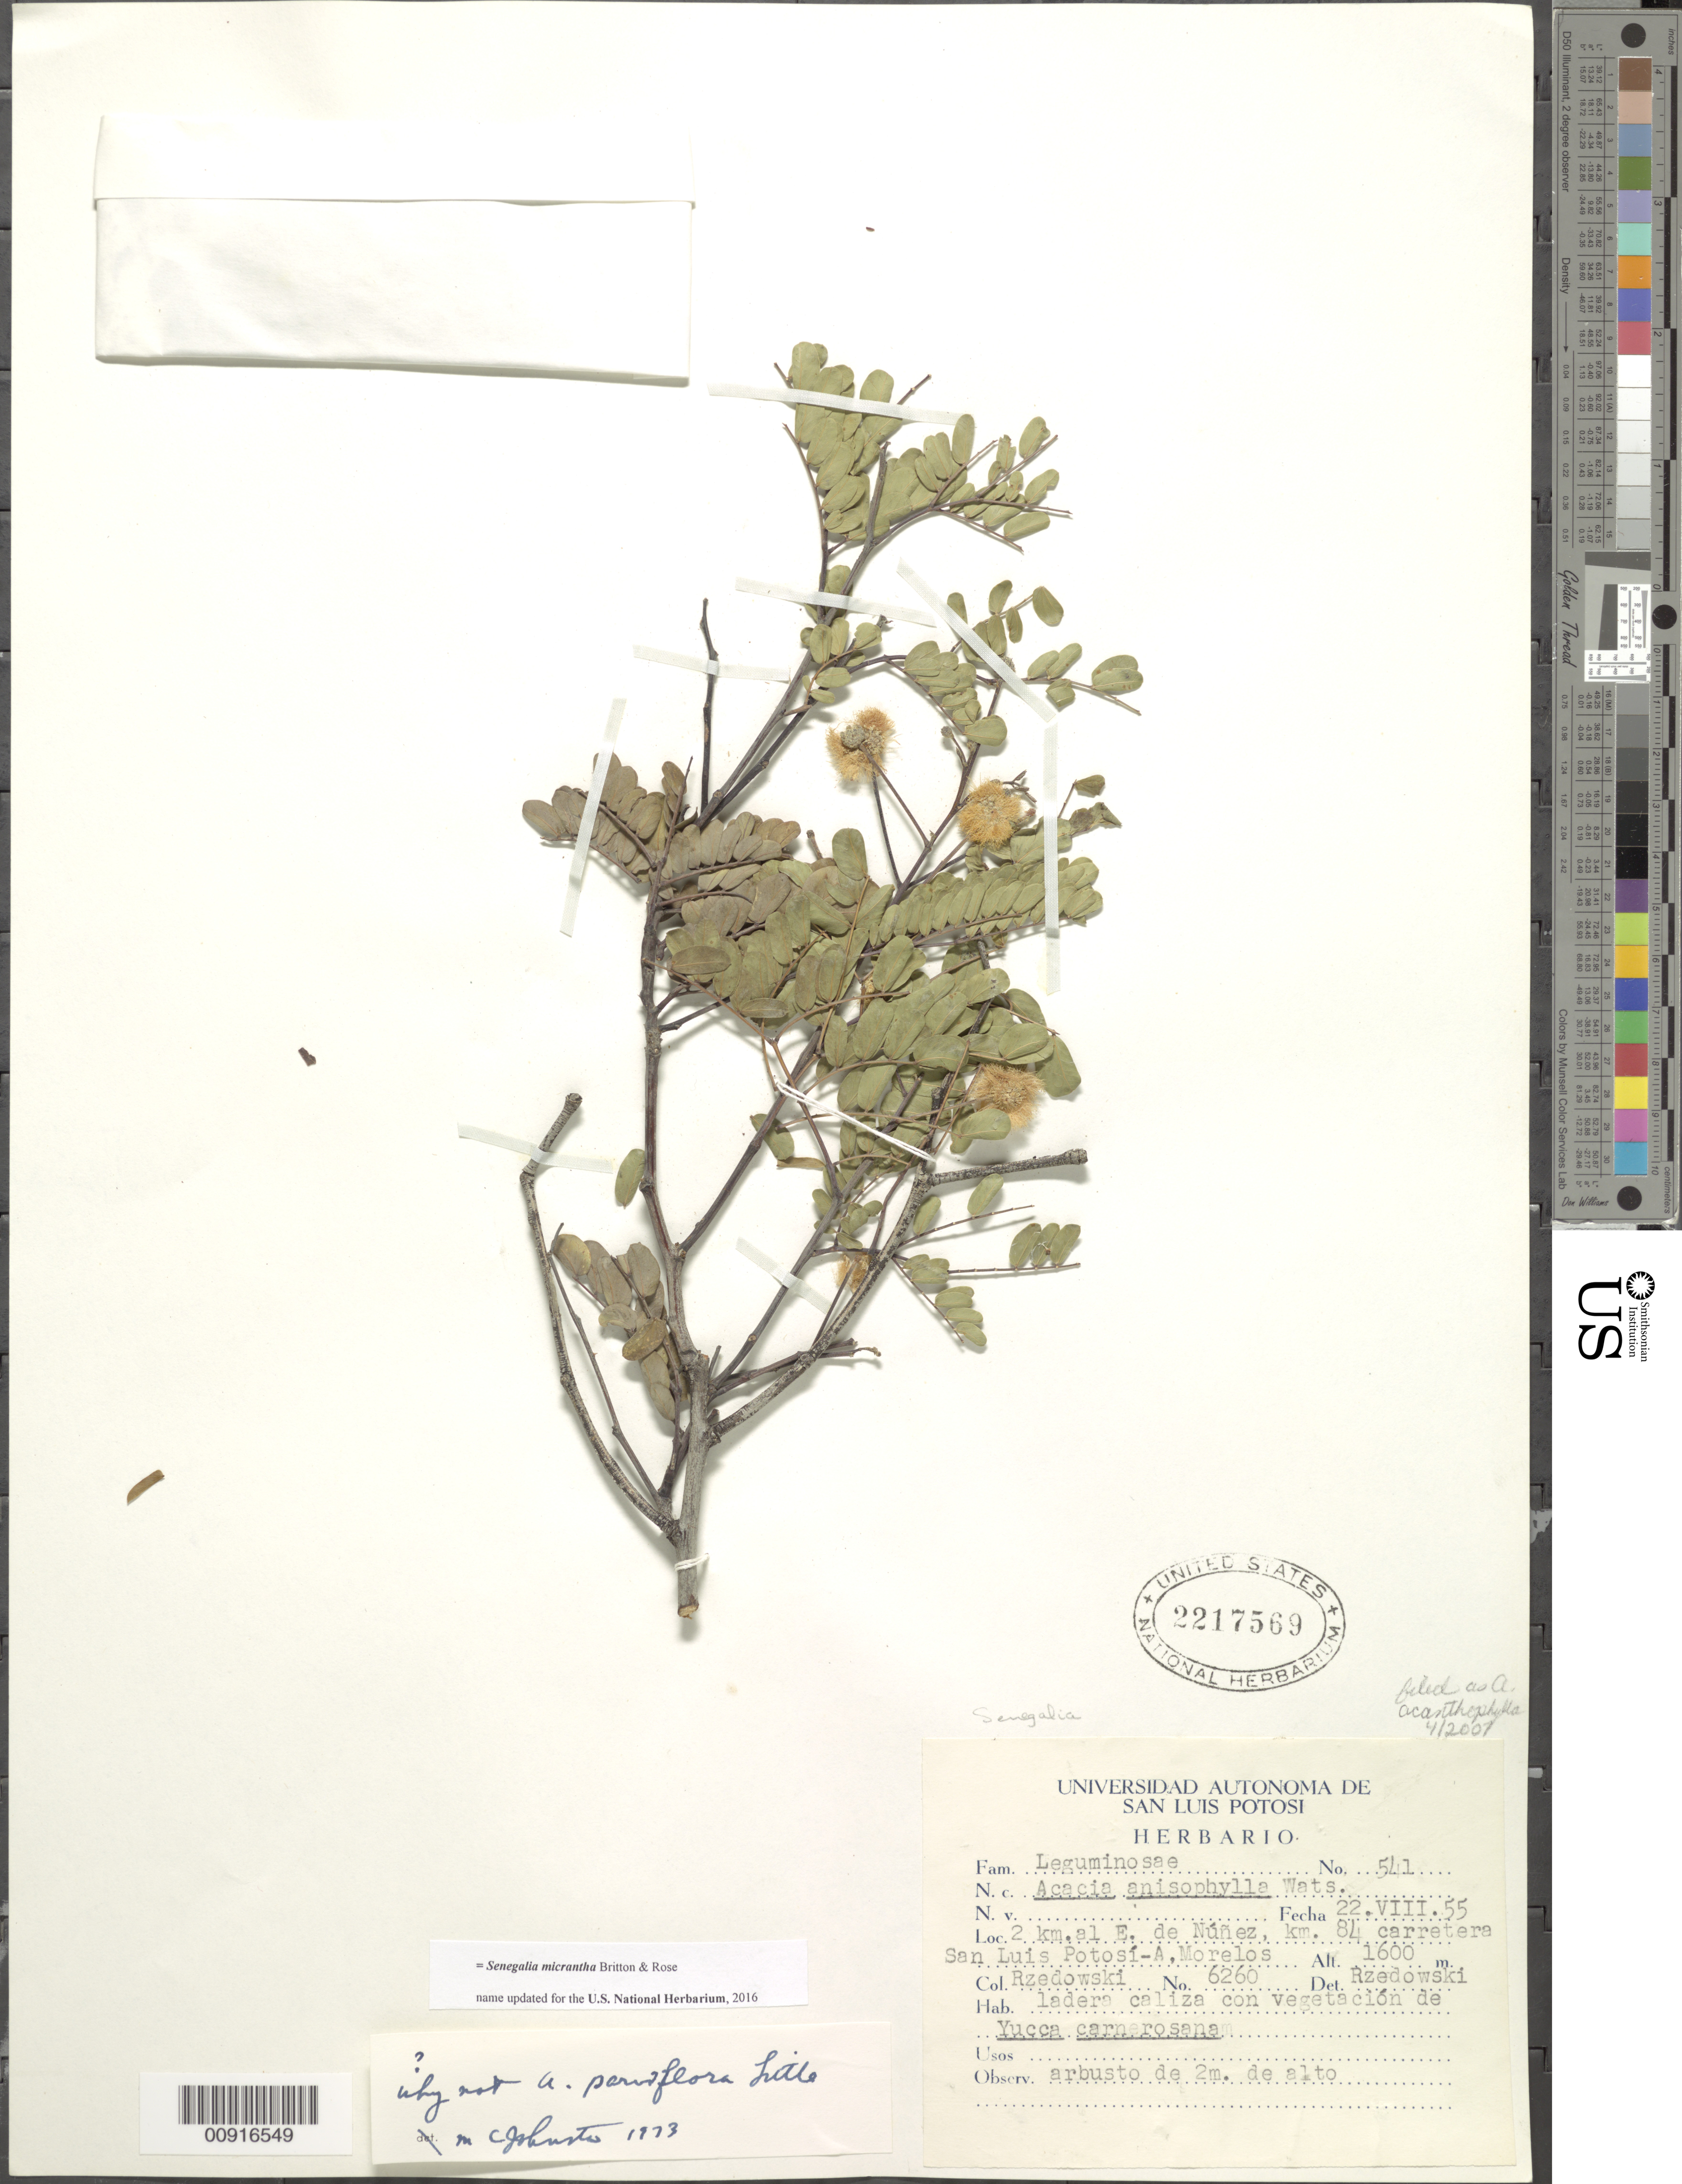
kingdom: Plantae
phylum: Tracheophyta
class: Magnoliopsida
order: Fabales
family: Fabaceae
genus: Senegalia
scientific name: Senegalia micrantha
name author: Britton & Rose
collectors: J. Rzedowski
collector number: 6260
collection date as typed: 22 Aug 1955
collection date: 1955-08-22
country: Mexico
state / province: San Luis Potosí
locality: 2 km. al E de Núñez, Km. 84 carretera San Luis Potosí - A. Morelos.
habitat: Ladera caliza con vegetación de Yucca carnerosana.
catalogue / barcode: US 2217569